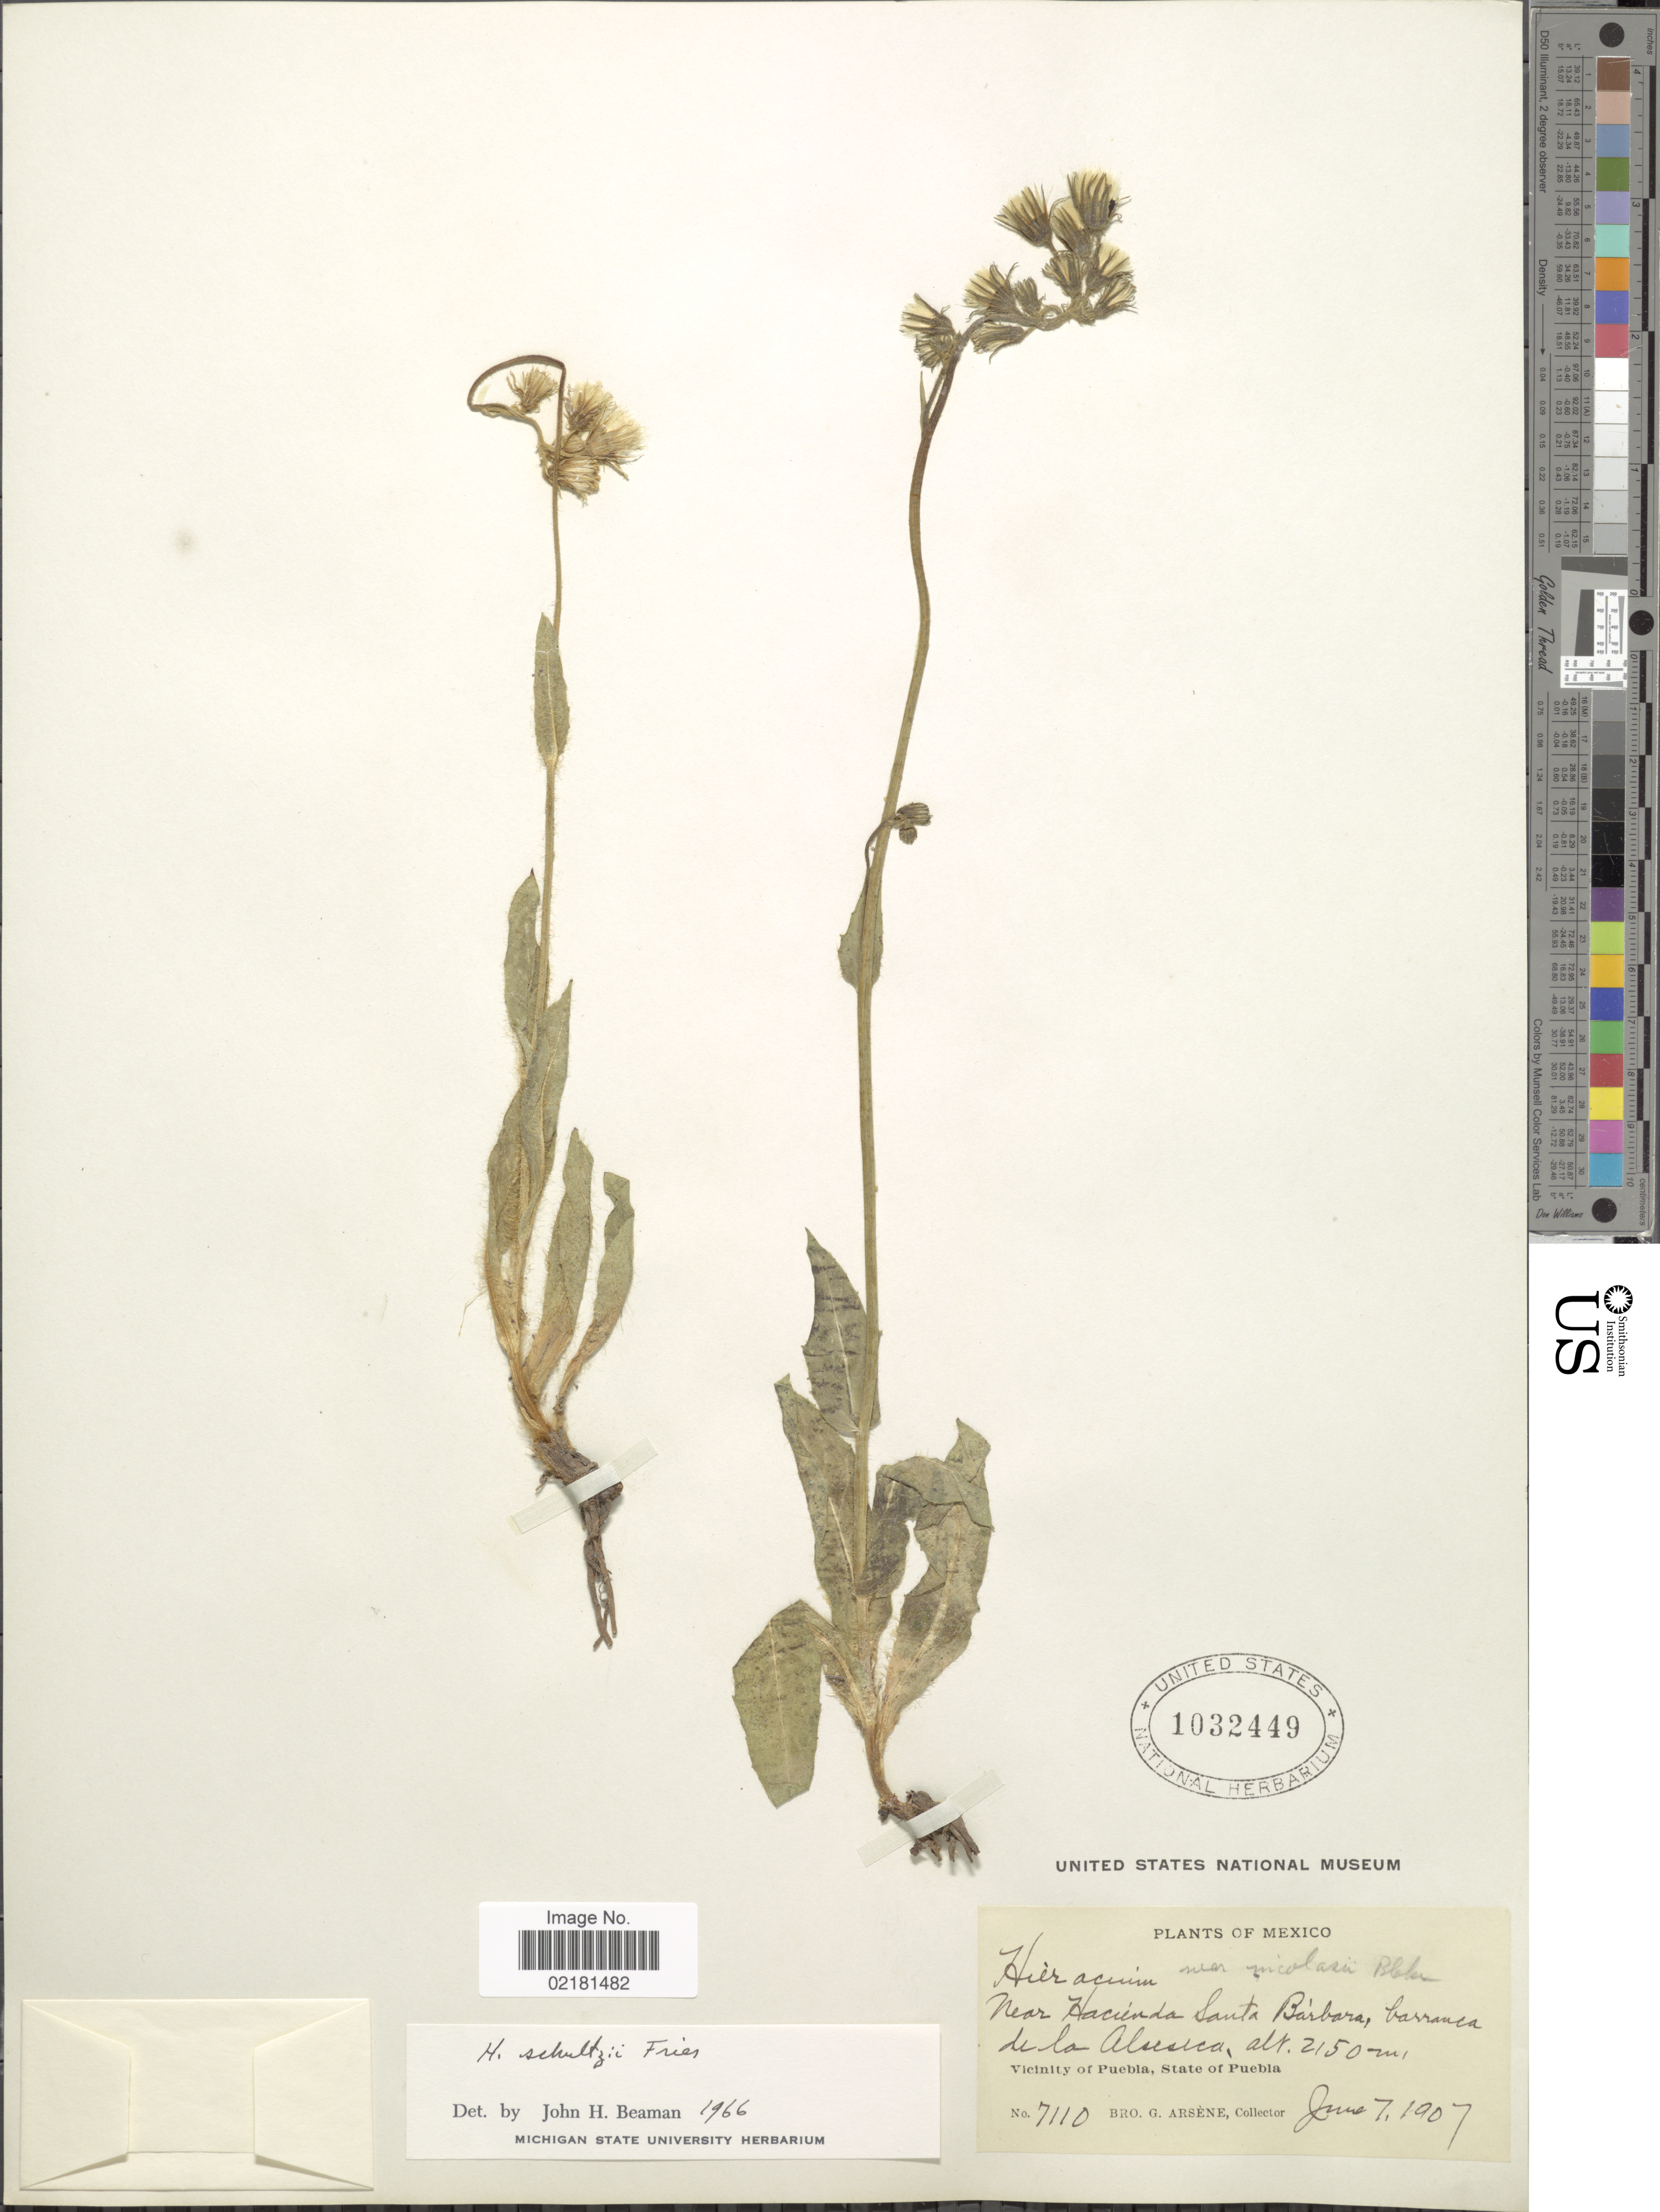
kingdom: Plantae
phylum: Tracheophyta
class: Magnoliopsida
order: Asterales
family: Asteraceae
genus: Hieracium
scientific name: Hieracium schultzii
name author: Fr.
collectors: Bro. G. Arsène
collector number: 7110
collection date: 1907-06-07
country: Mexico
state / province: Puebla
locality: Near Hacienda Santa Barbara, barranca de la Alseseca, vicinity of Puebla.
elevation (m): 2150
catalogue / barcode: US 1032449